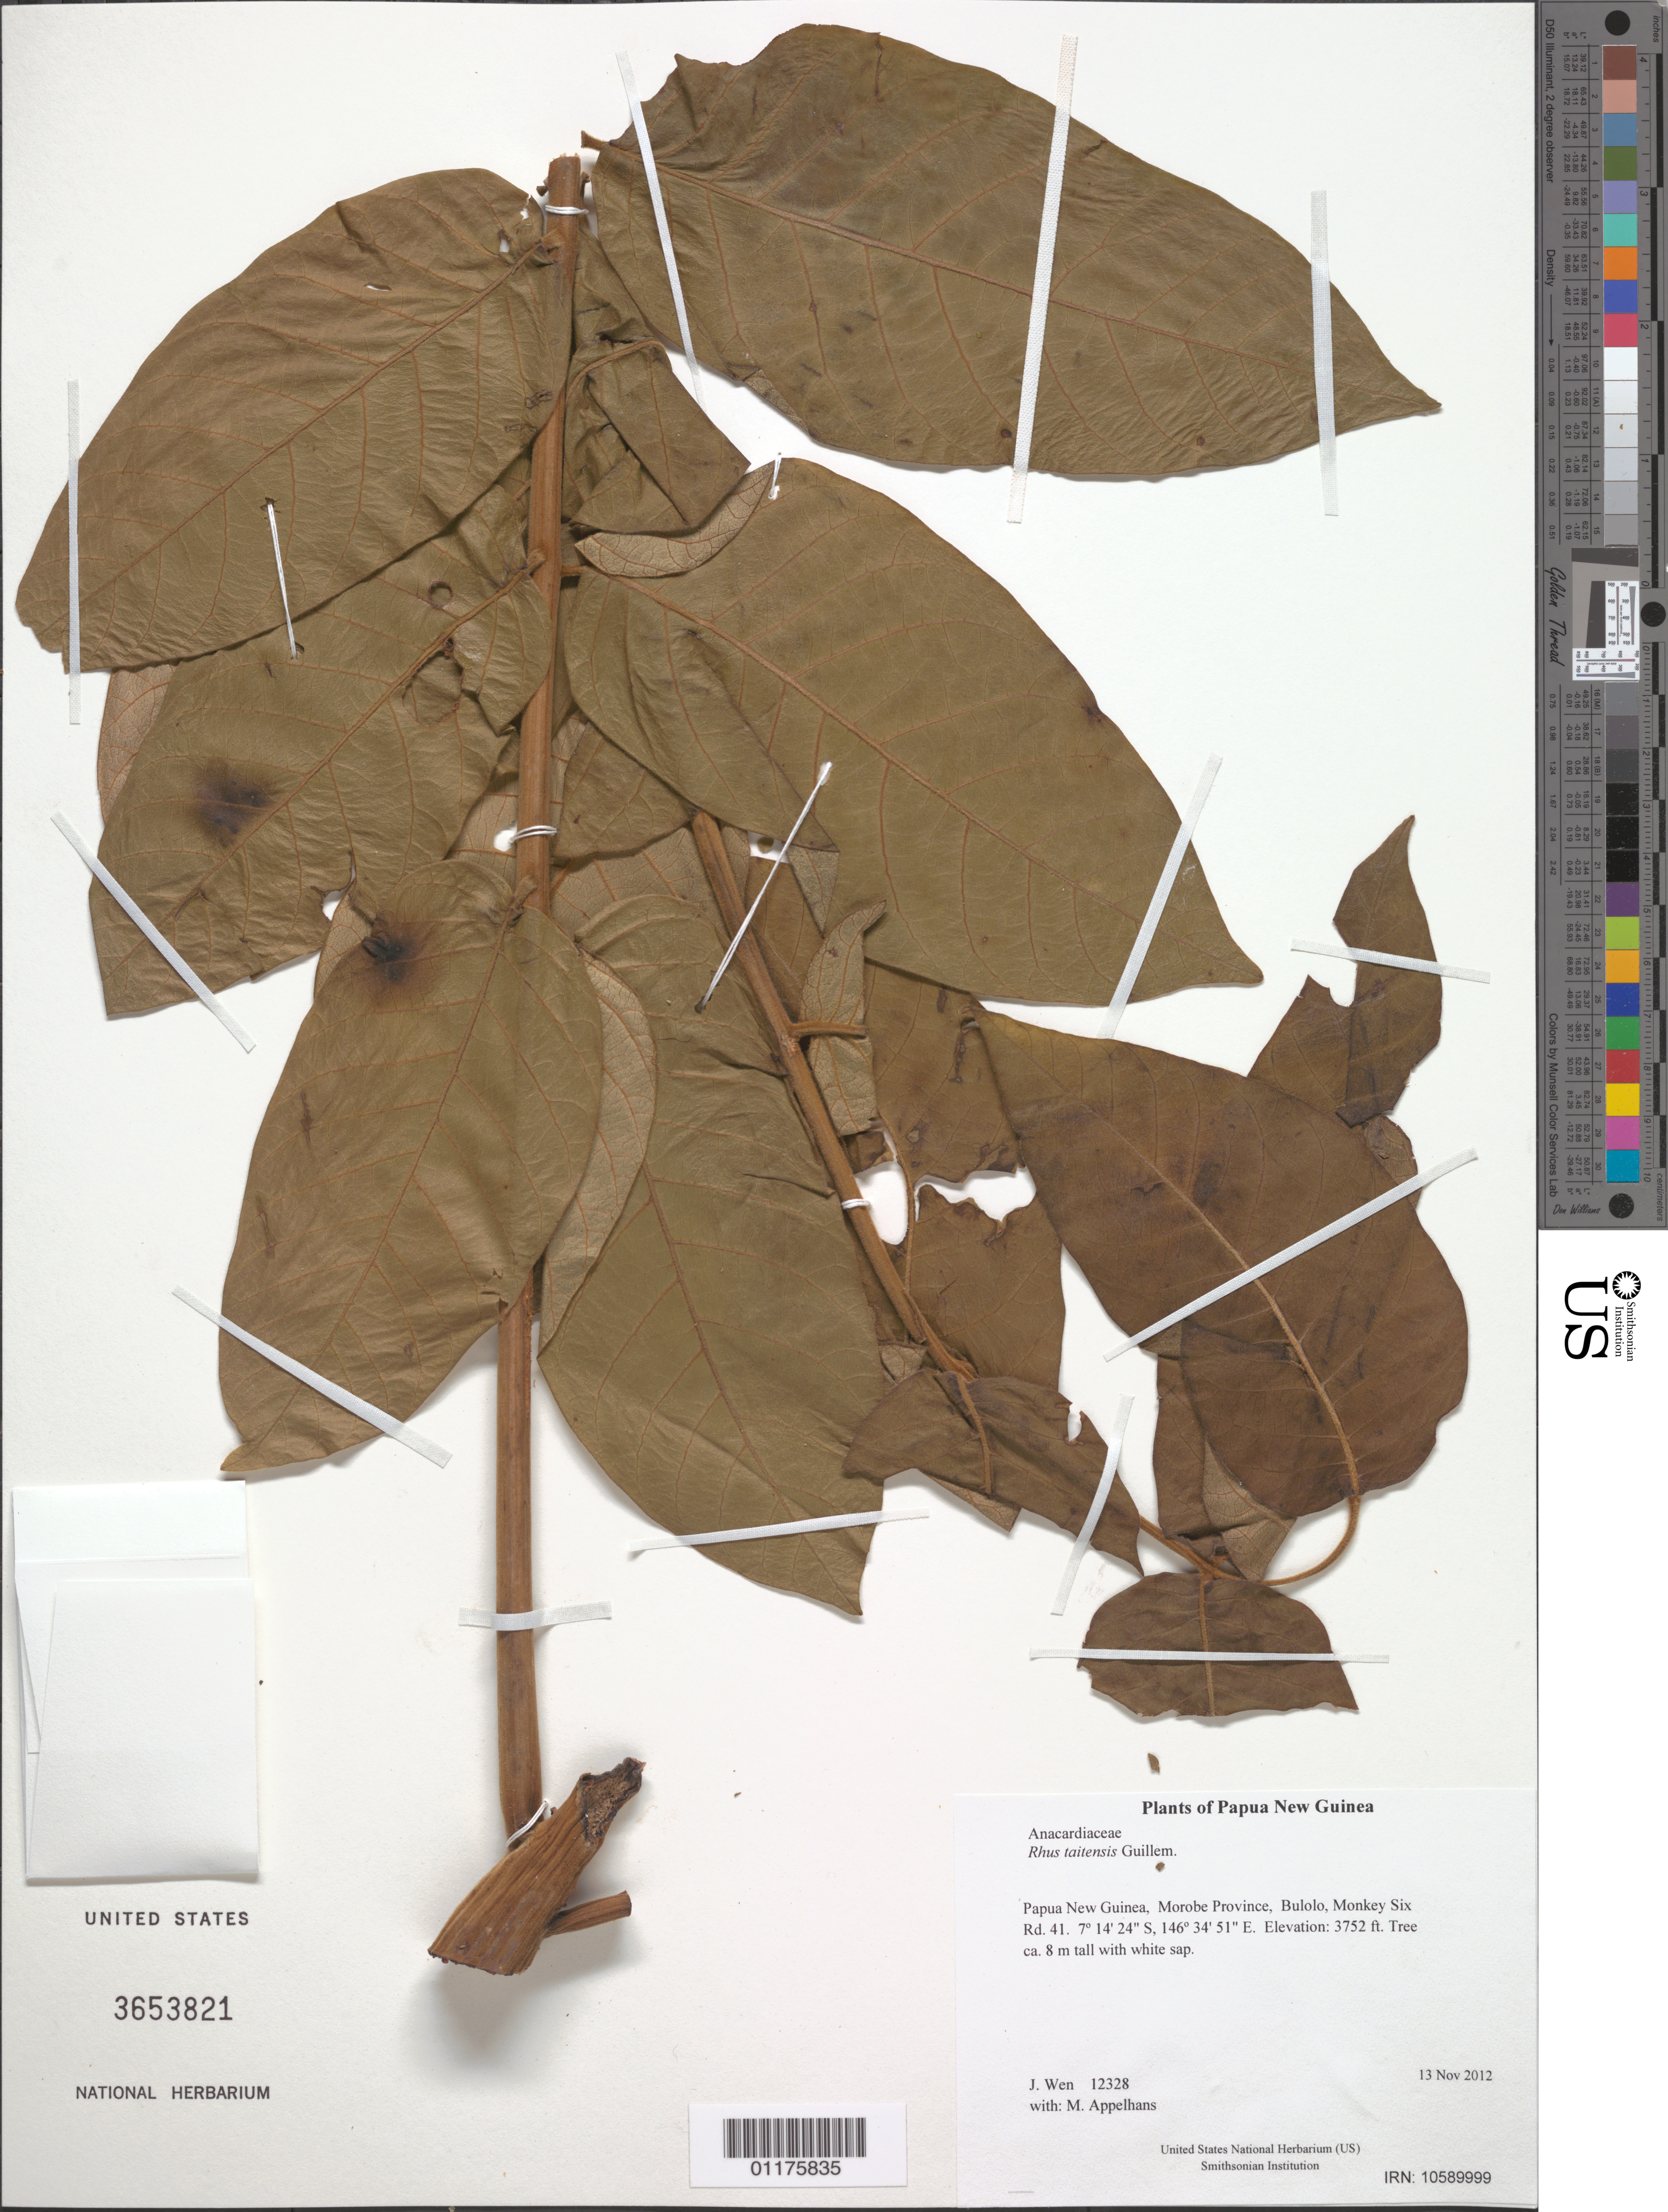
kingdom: Plantae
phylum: Tracheophyta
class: Magnoliopsida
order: Sapindales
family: Anacardiaceae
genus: Rhus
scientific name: Rhus taitensis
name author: Guill.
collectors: M. Appelhans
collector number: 12328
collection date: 2012-11-13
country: Papua New Guinea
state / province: Morobe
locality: Bulolo, Monkey Six Rd. 41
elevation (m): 1144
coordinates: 07 14.407 S, 146 34.852 E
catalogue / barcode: US 3653821